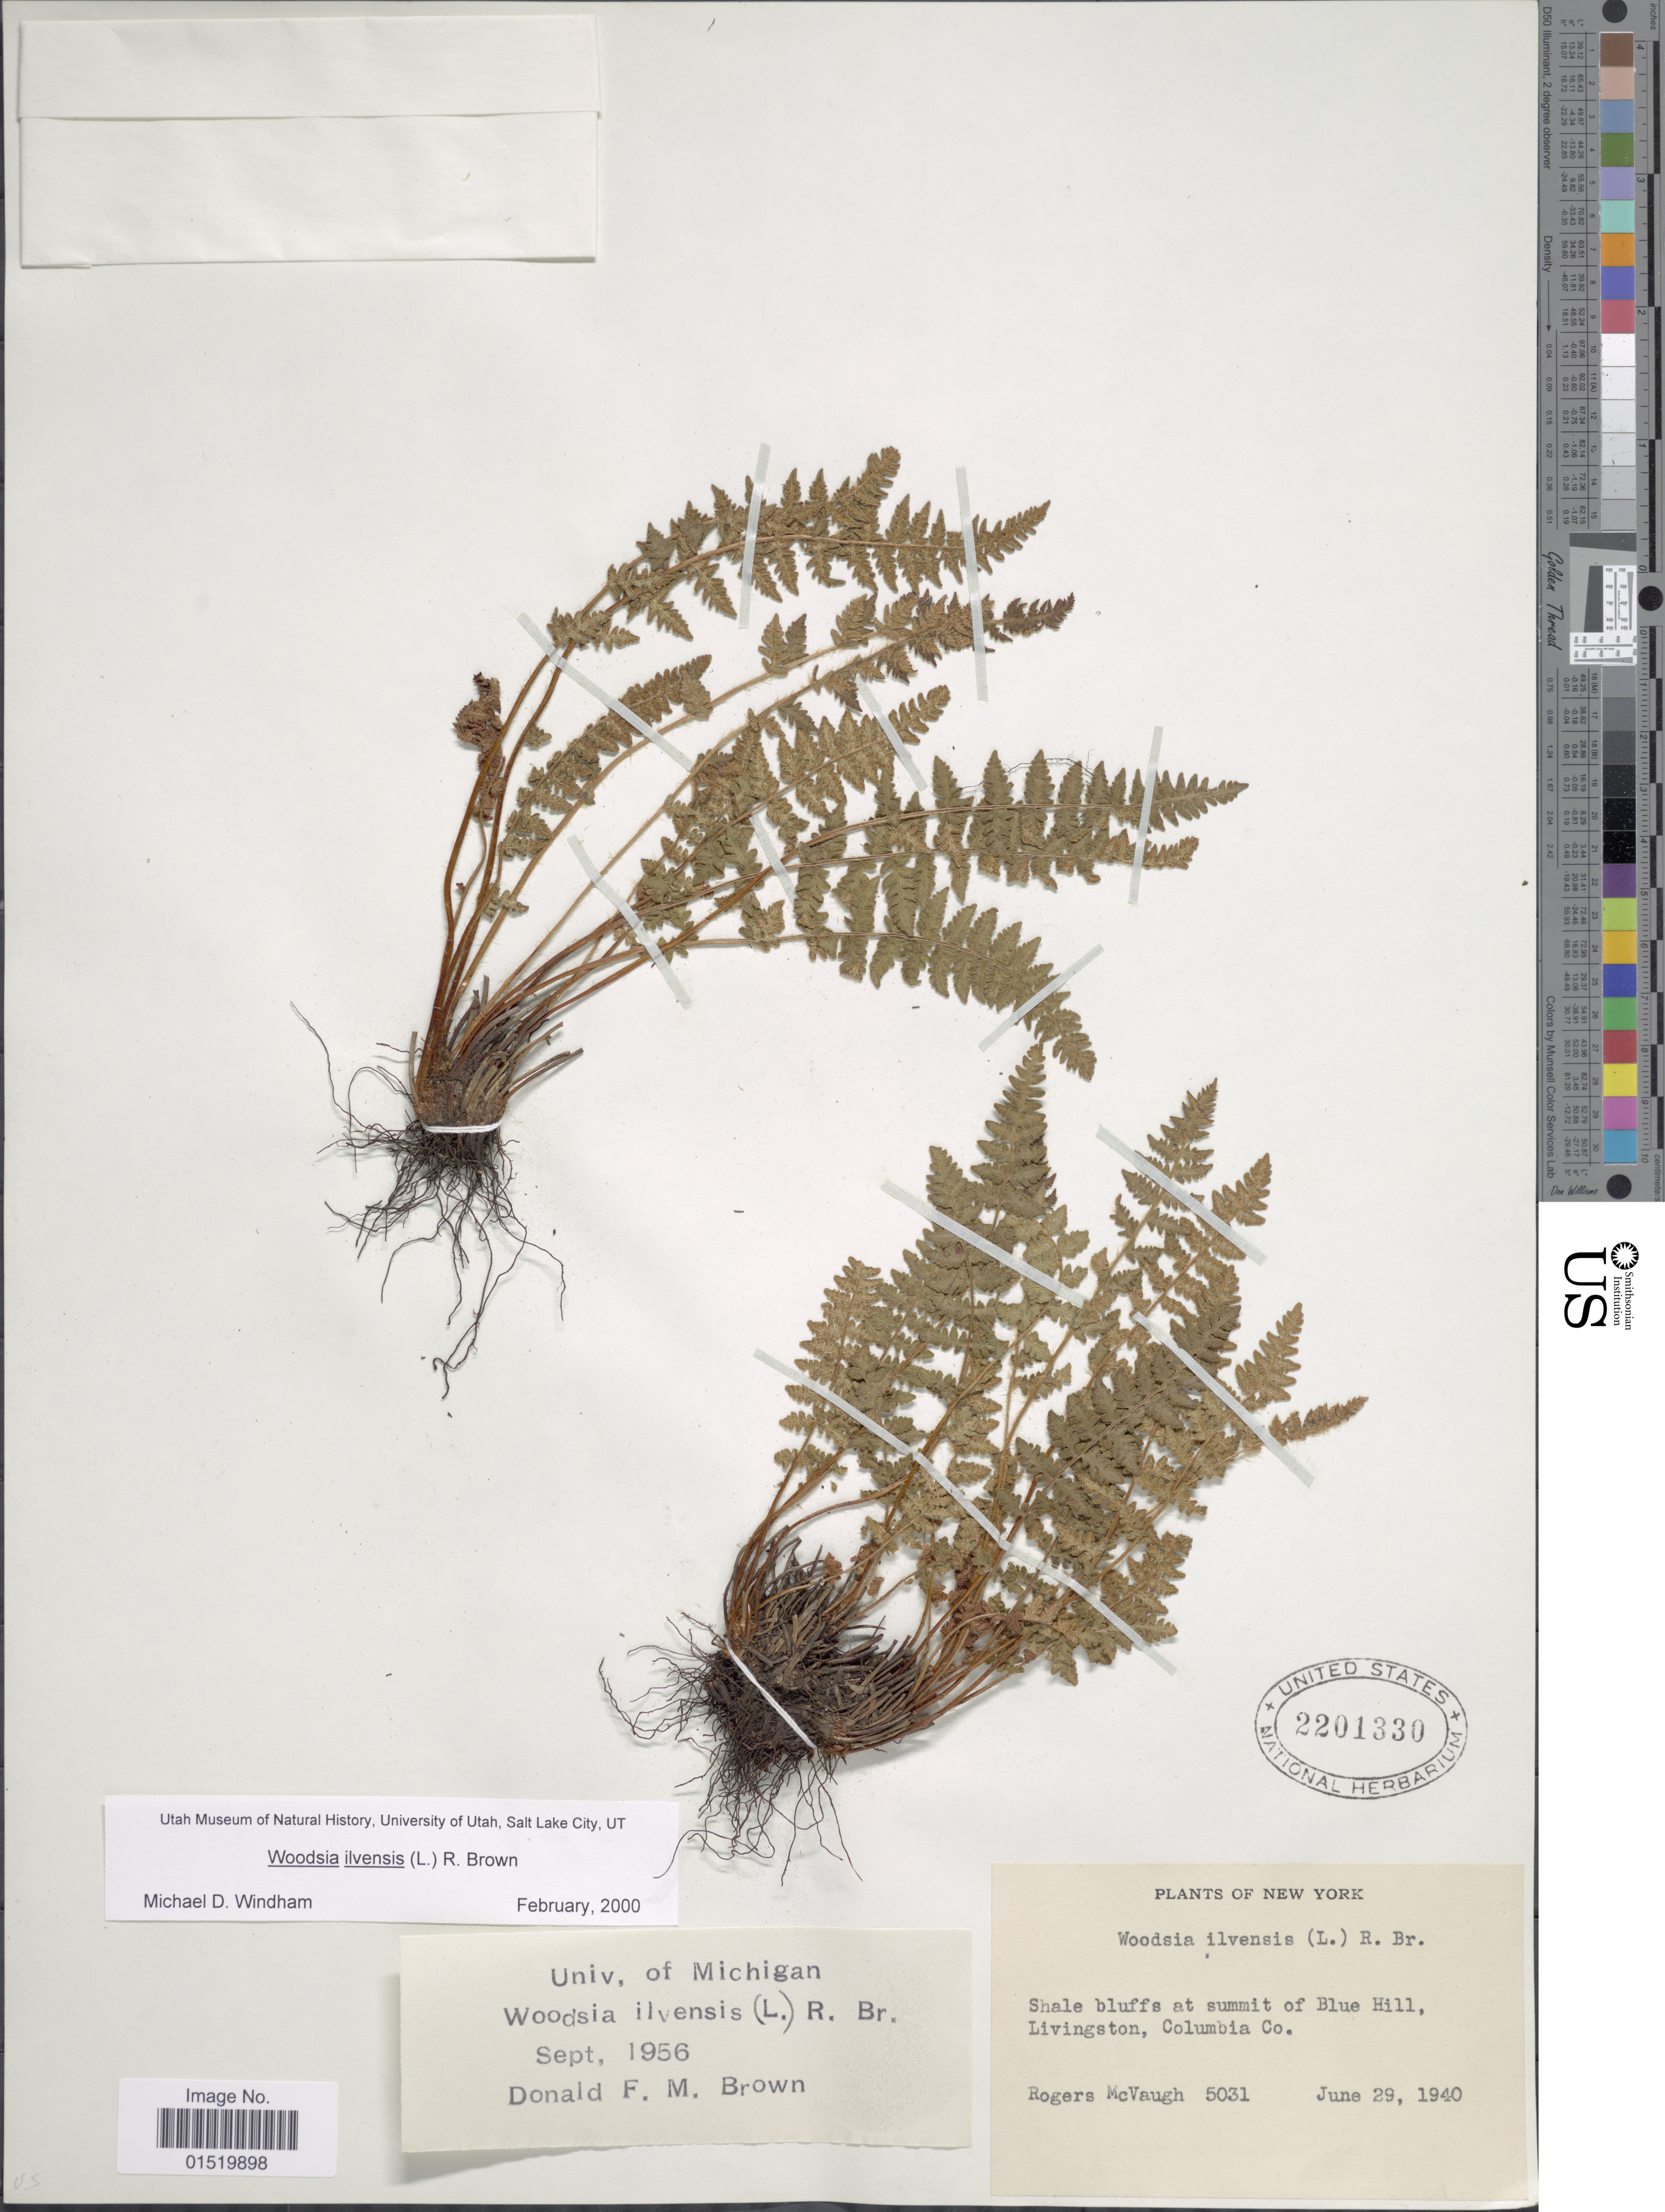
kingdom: Plantae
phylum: Tracheophyta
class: Polypodiopsida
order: Polypodiales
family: Woodsiaceae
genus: Woodsia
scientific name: Woodsia ilvensis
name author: (L.) R. Br.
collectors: R. McVaugh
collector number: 5031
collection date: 1940-06-29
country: United States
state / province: New York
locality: Shale bluffs at summit of Blue Hill, Livingston, Colombia Co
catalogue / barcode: US 2201330